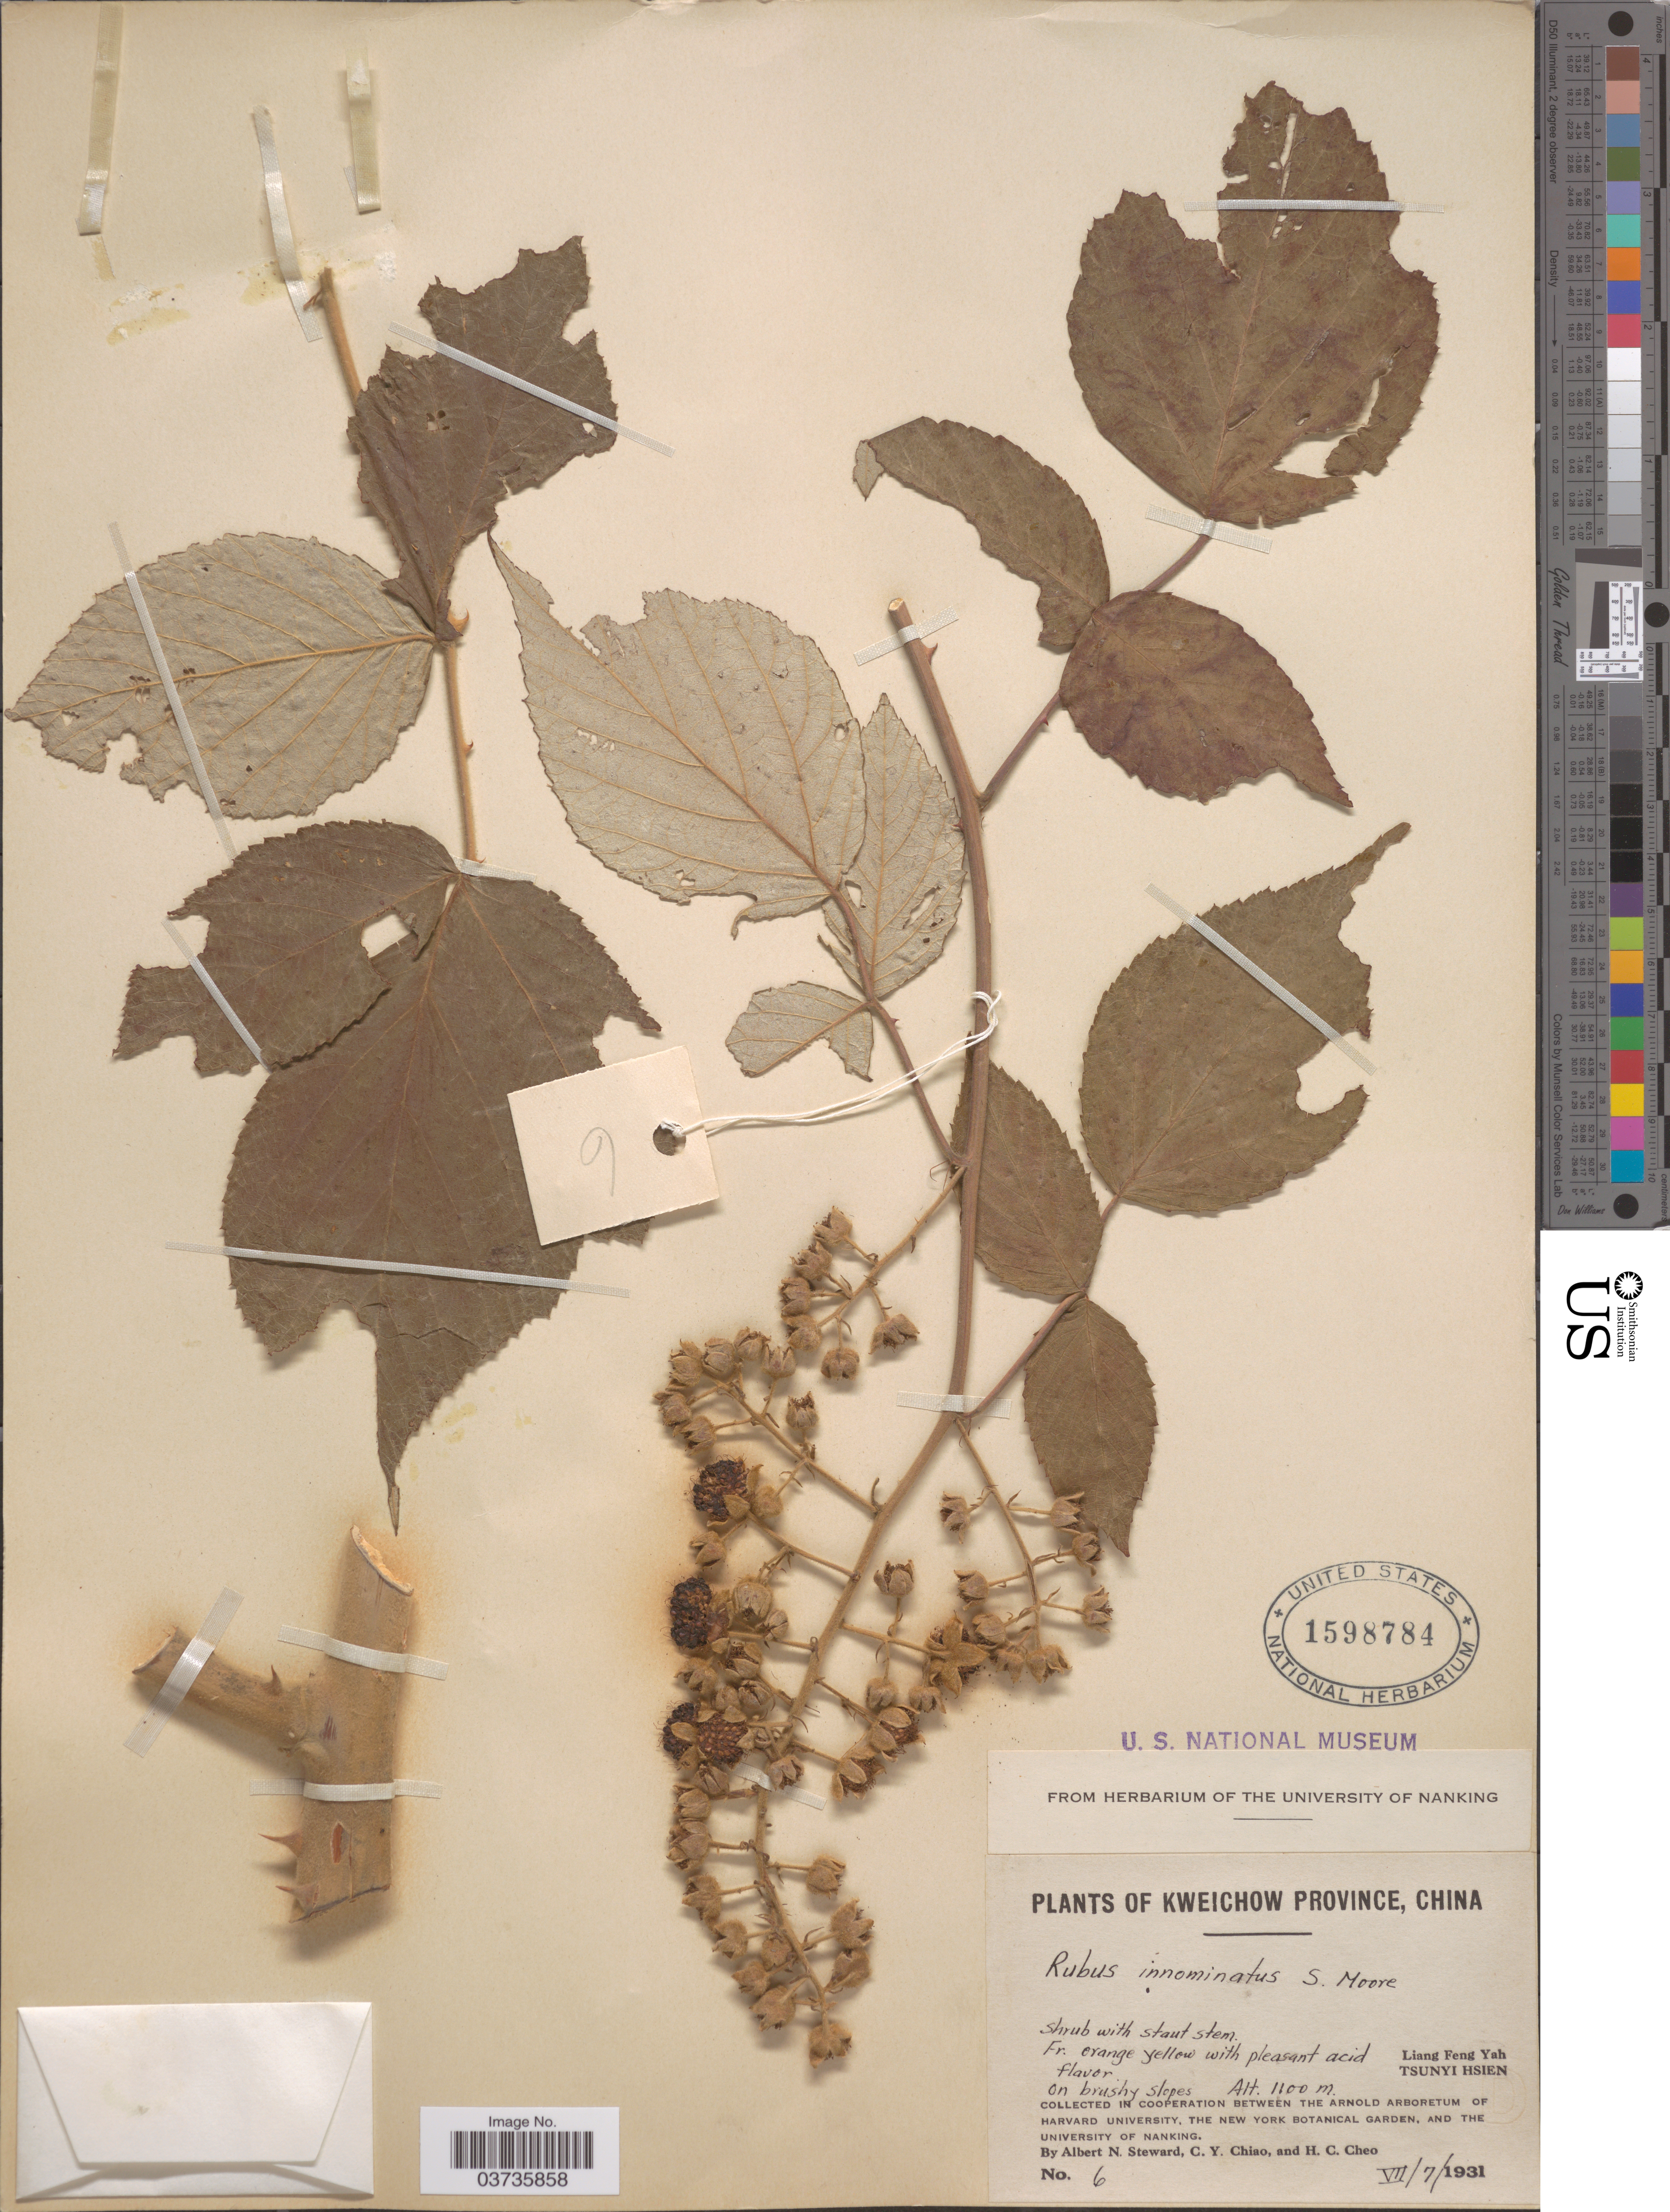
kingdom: Plantae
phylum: Tracheophyta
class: Magnoliopsida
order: Rosales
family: Rosaceae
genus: Rubus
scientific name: Rubus innominatus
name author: S. Moore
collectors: A. N. Steward, C. Y. Chiao & H. Cheo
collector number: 6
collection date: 1931-07-07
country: China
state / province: Guizhou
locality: Kweichow Province. Liang Feng Yah. Tsunyi Hsien.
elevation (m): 1100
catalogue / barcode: US 1598784